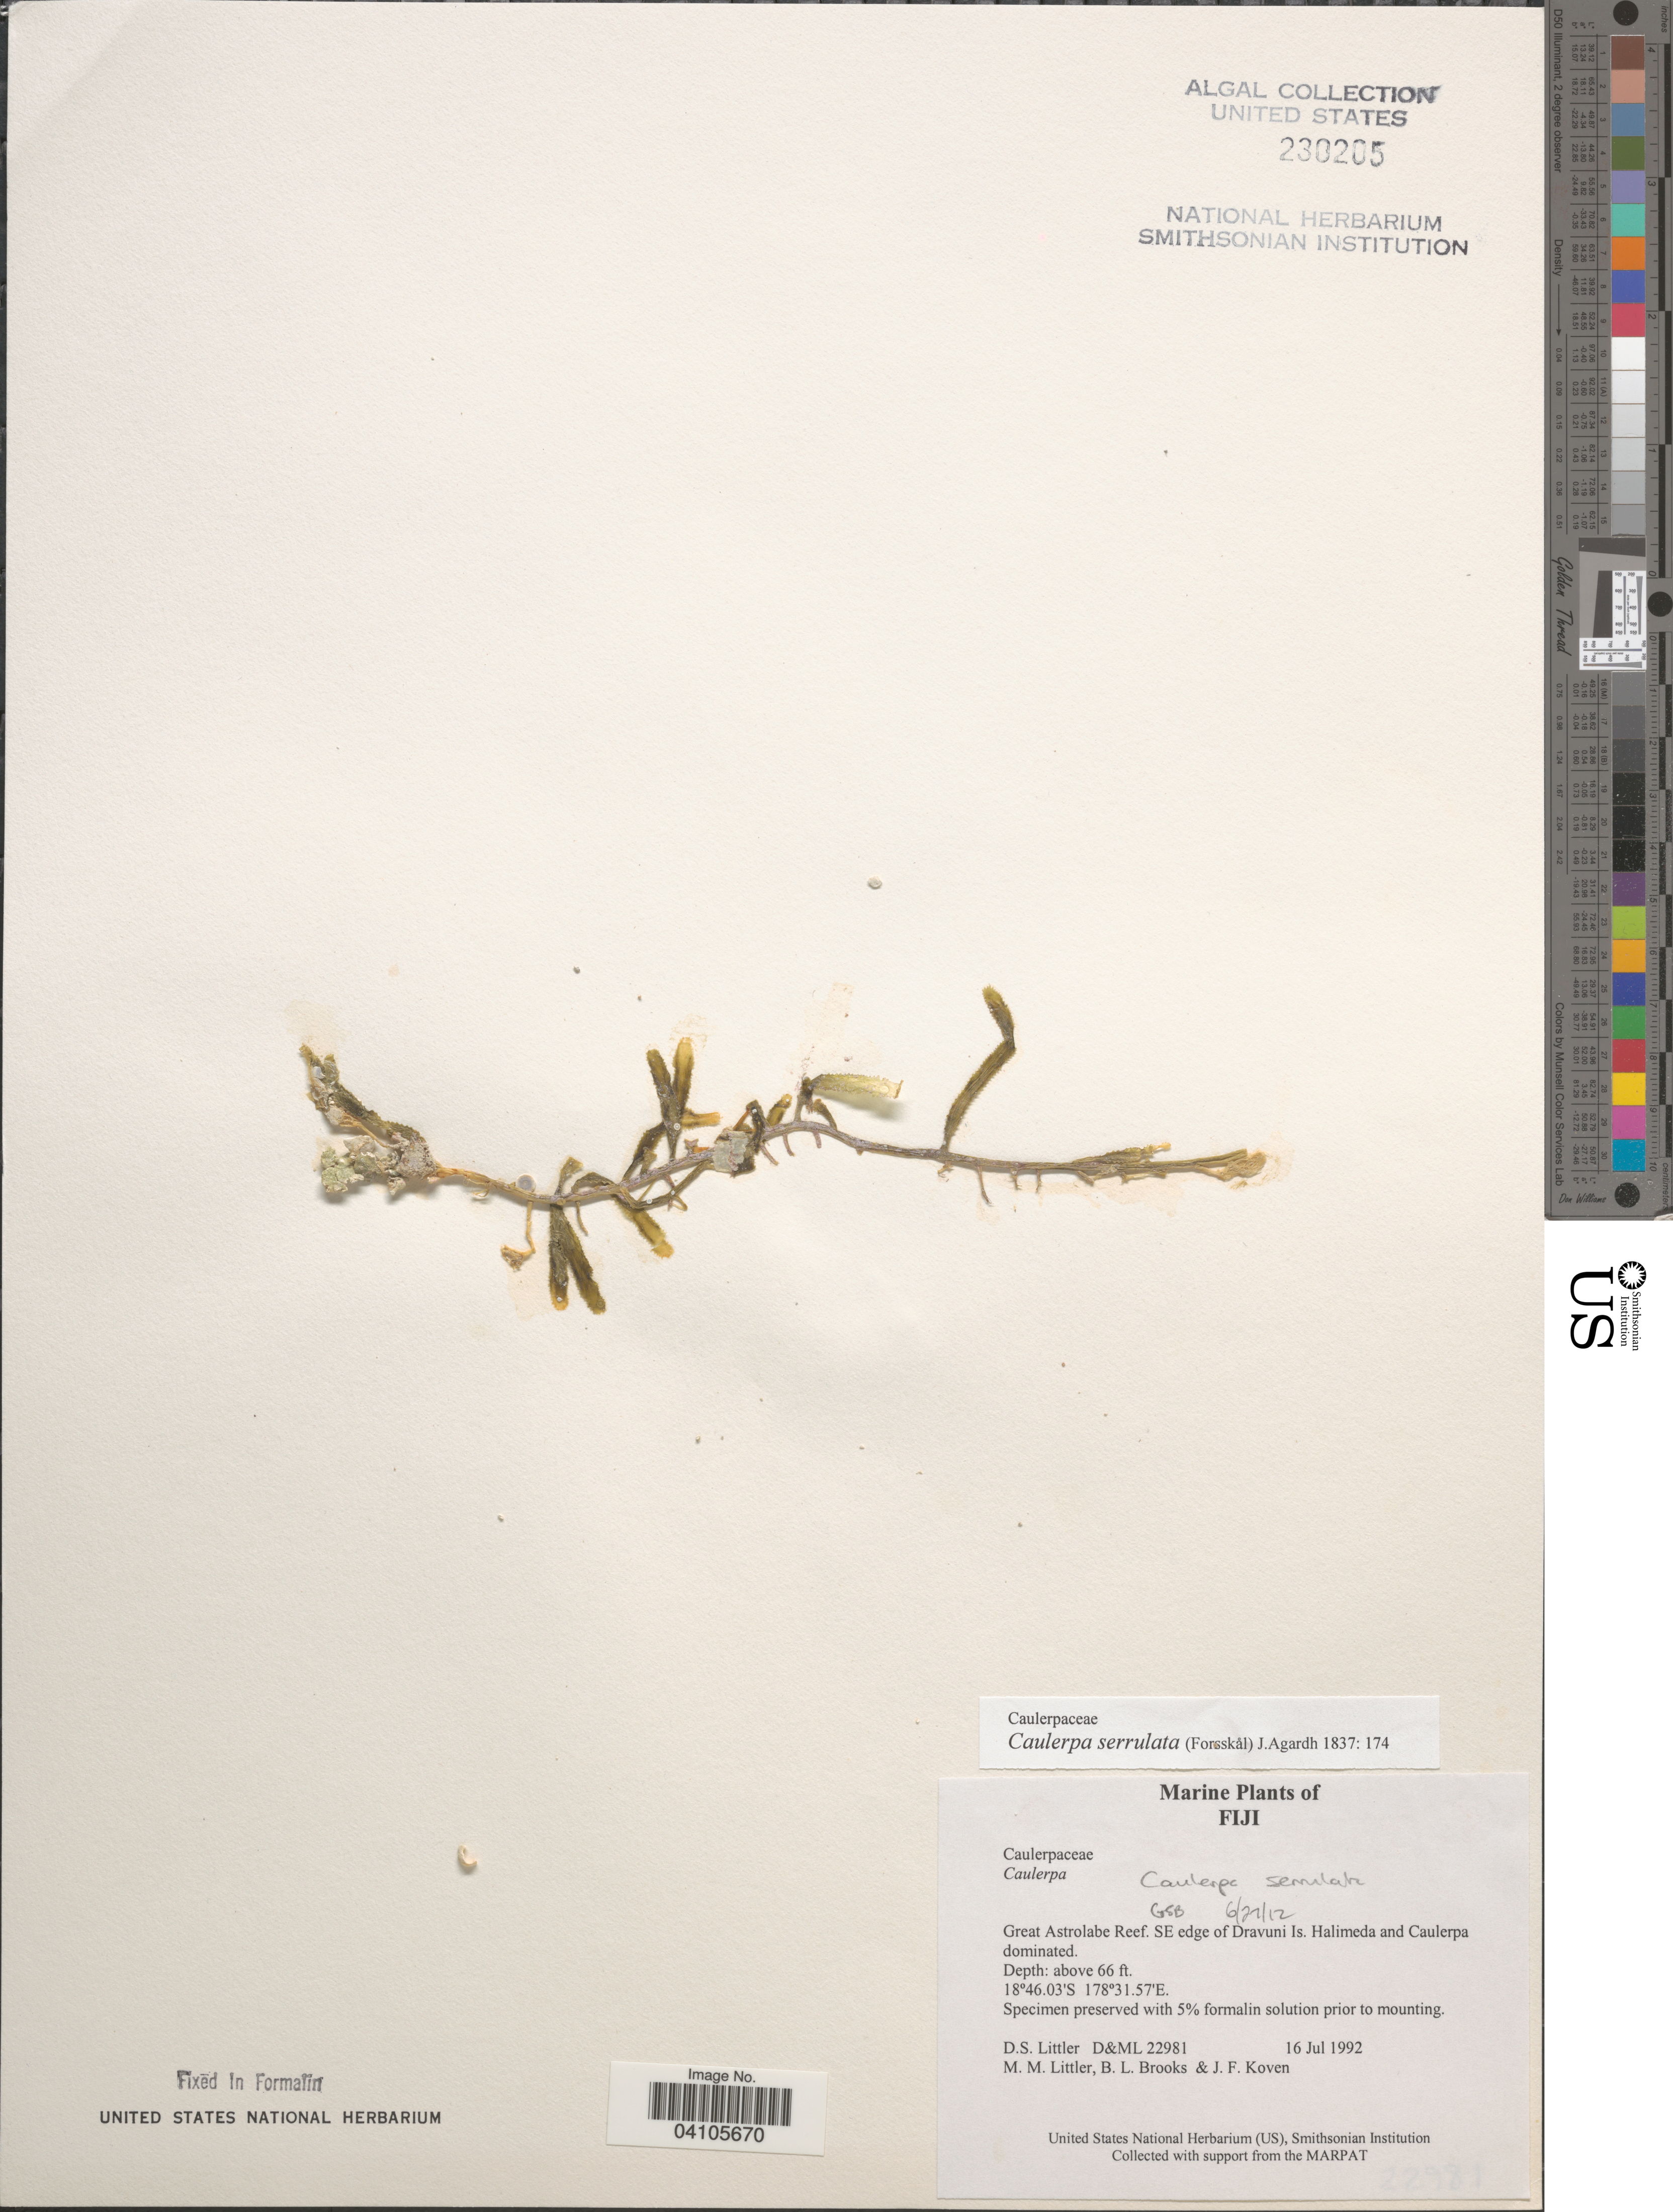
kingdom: Plantae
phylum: Chlorophyta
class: Ulvophyceae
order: Bryopsidales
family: Caulerpaceae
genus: Caulerpa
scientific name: Caulerpa serrulata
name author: (Forssk.) J. Agardh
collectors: D. S. Littler, B. Brooks & J. Koven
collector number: D&ML 22981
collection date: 1992-07-16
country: Fiji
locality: Great Astrolabe Reef. SE edge of Dravuni Is.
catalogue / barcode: US 230205